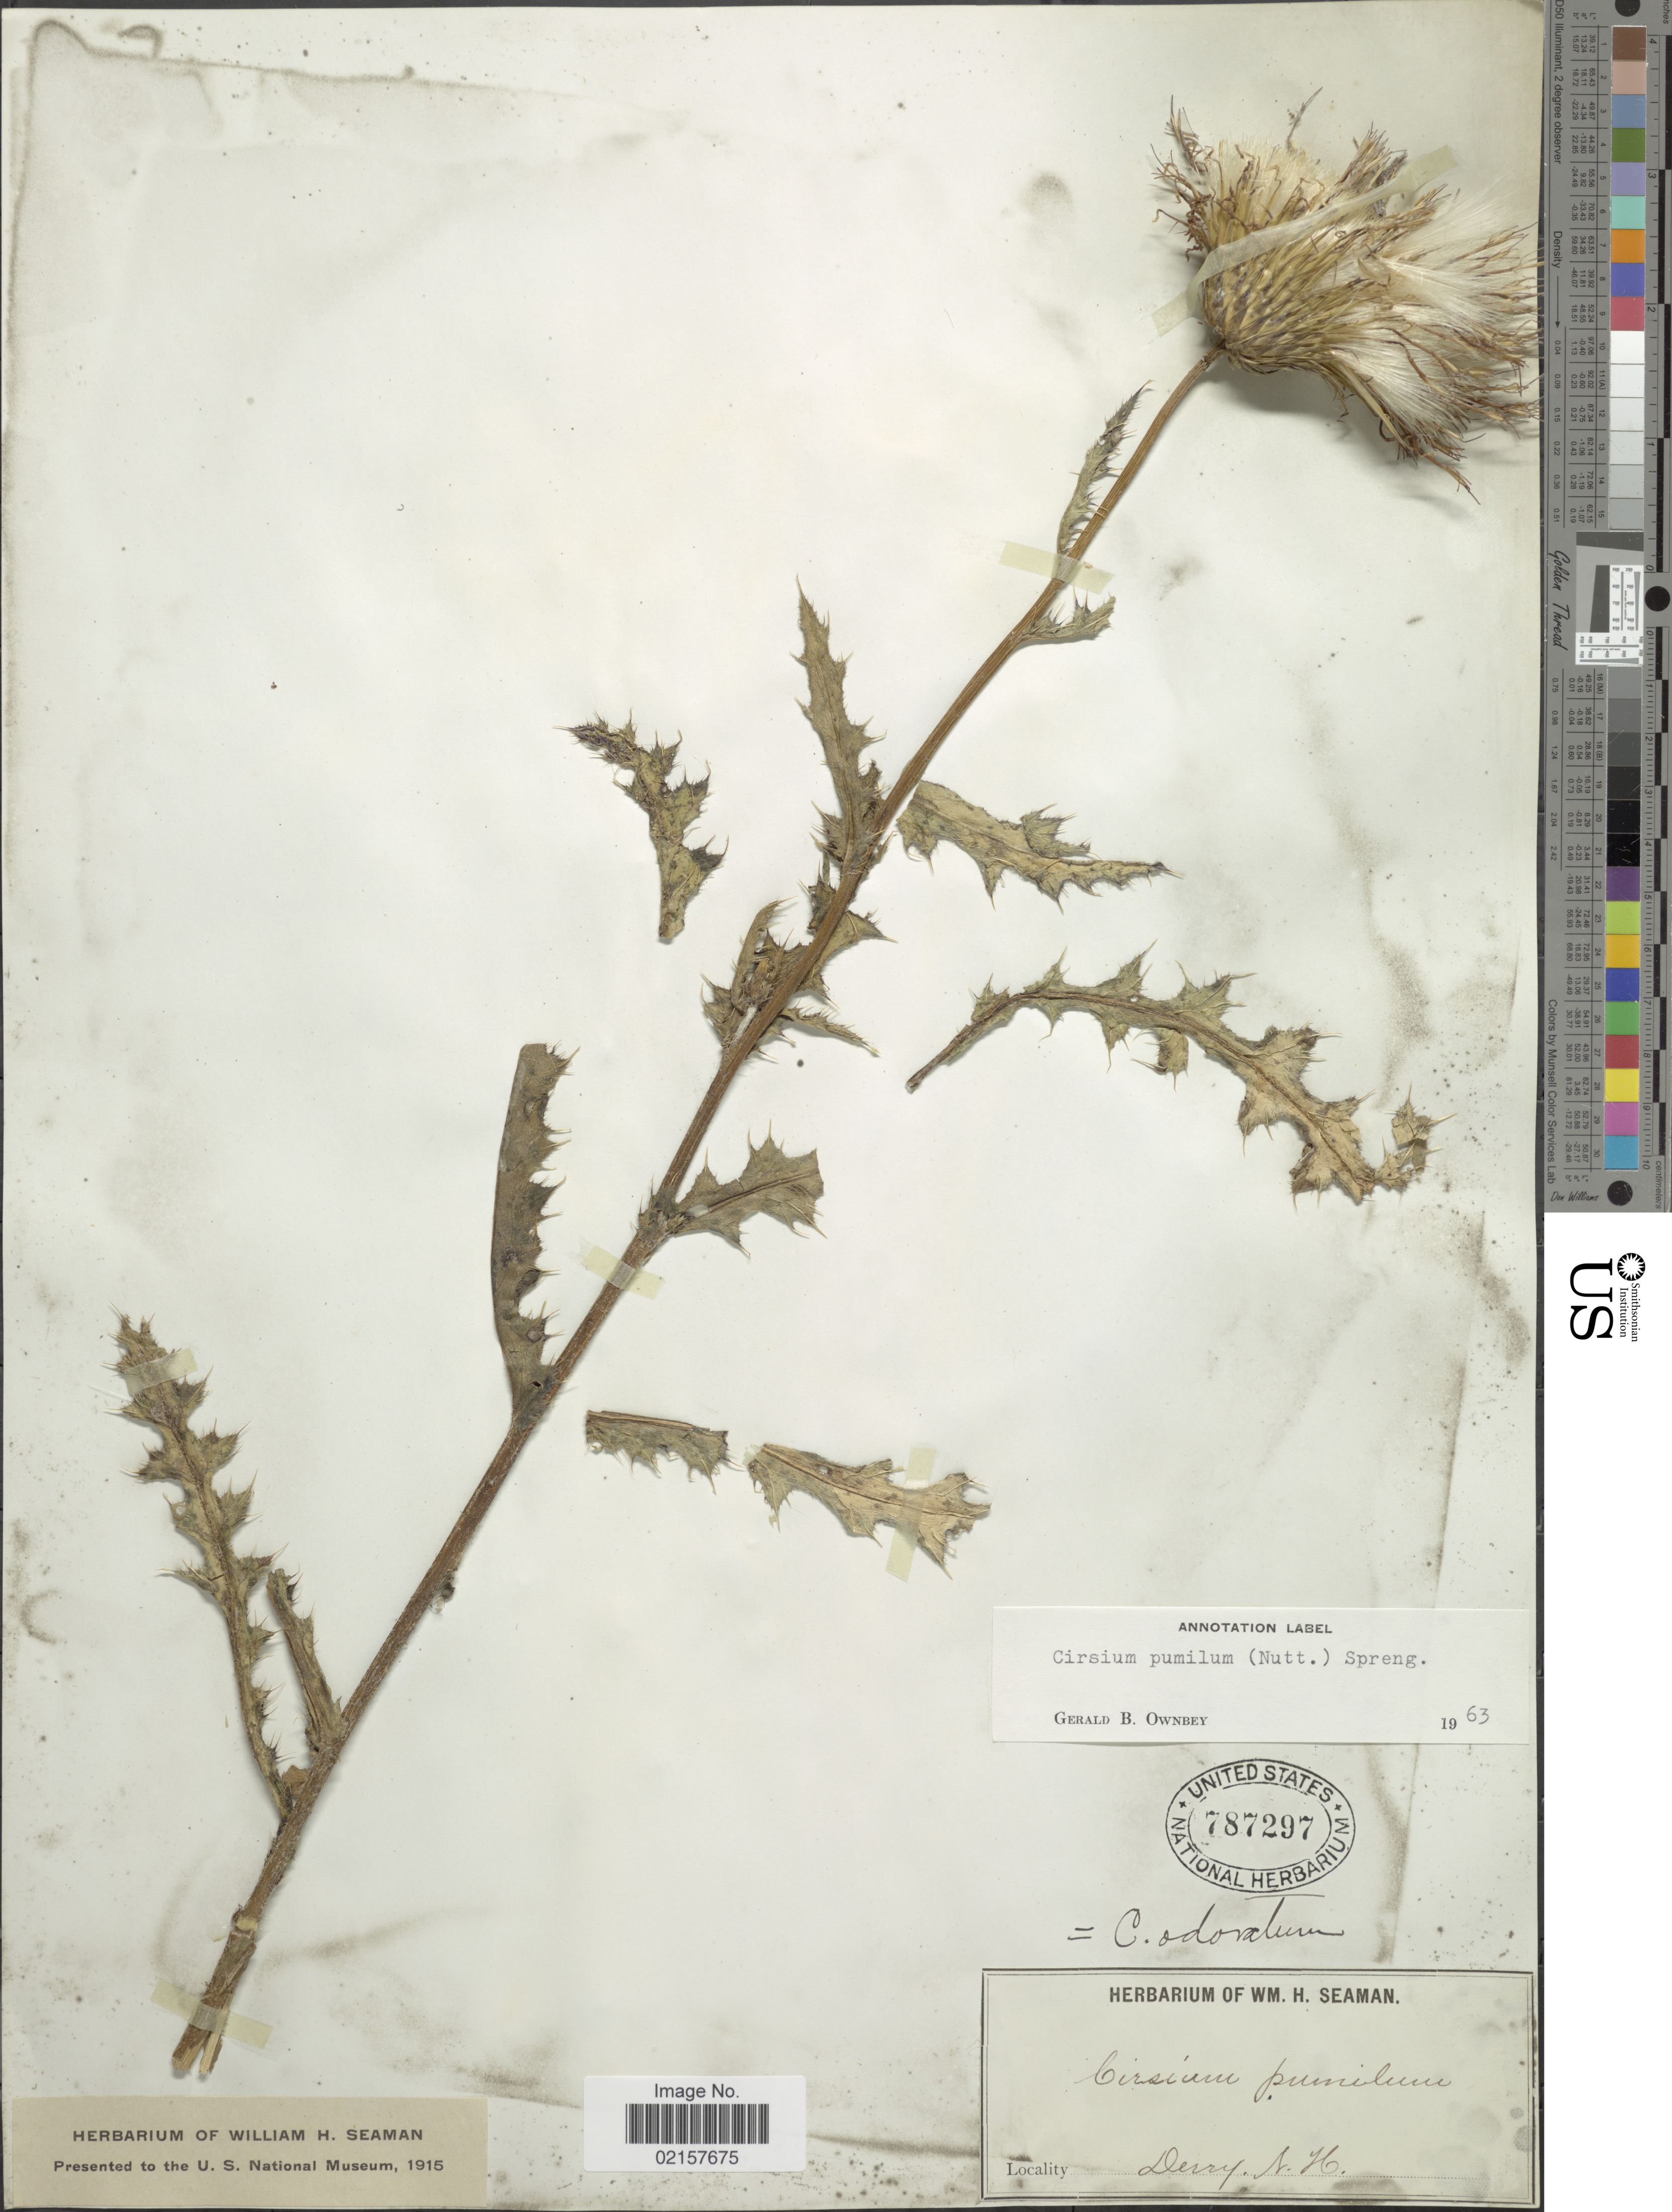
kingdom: Plantae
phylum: Tracheophyta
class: Magnoliopsida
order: Asterales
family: Asteraceae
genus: Cirsium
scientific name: Cirsium pumilum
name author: (Nutt.) Spreng.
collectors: ex herb. Seaman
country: United States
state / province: New Hampshire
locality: Derry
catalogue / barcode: US 787297